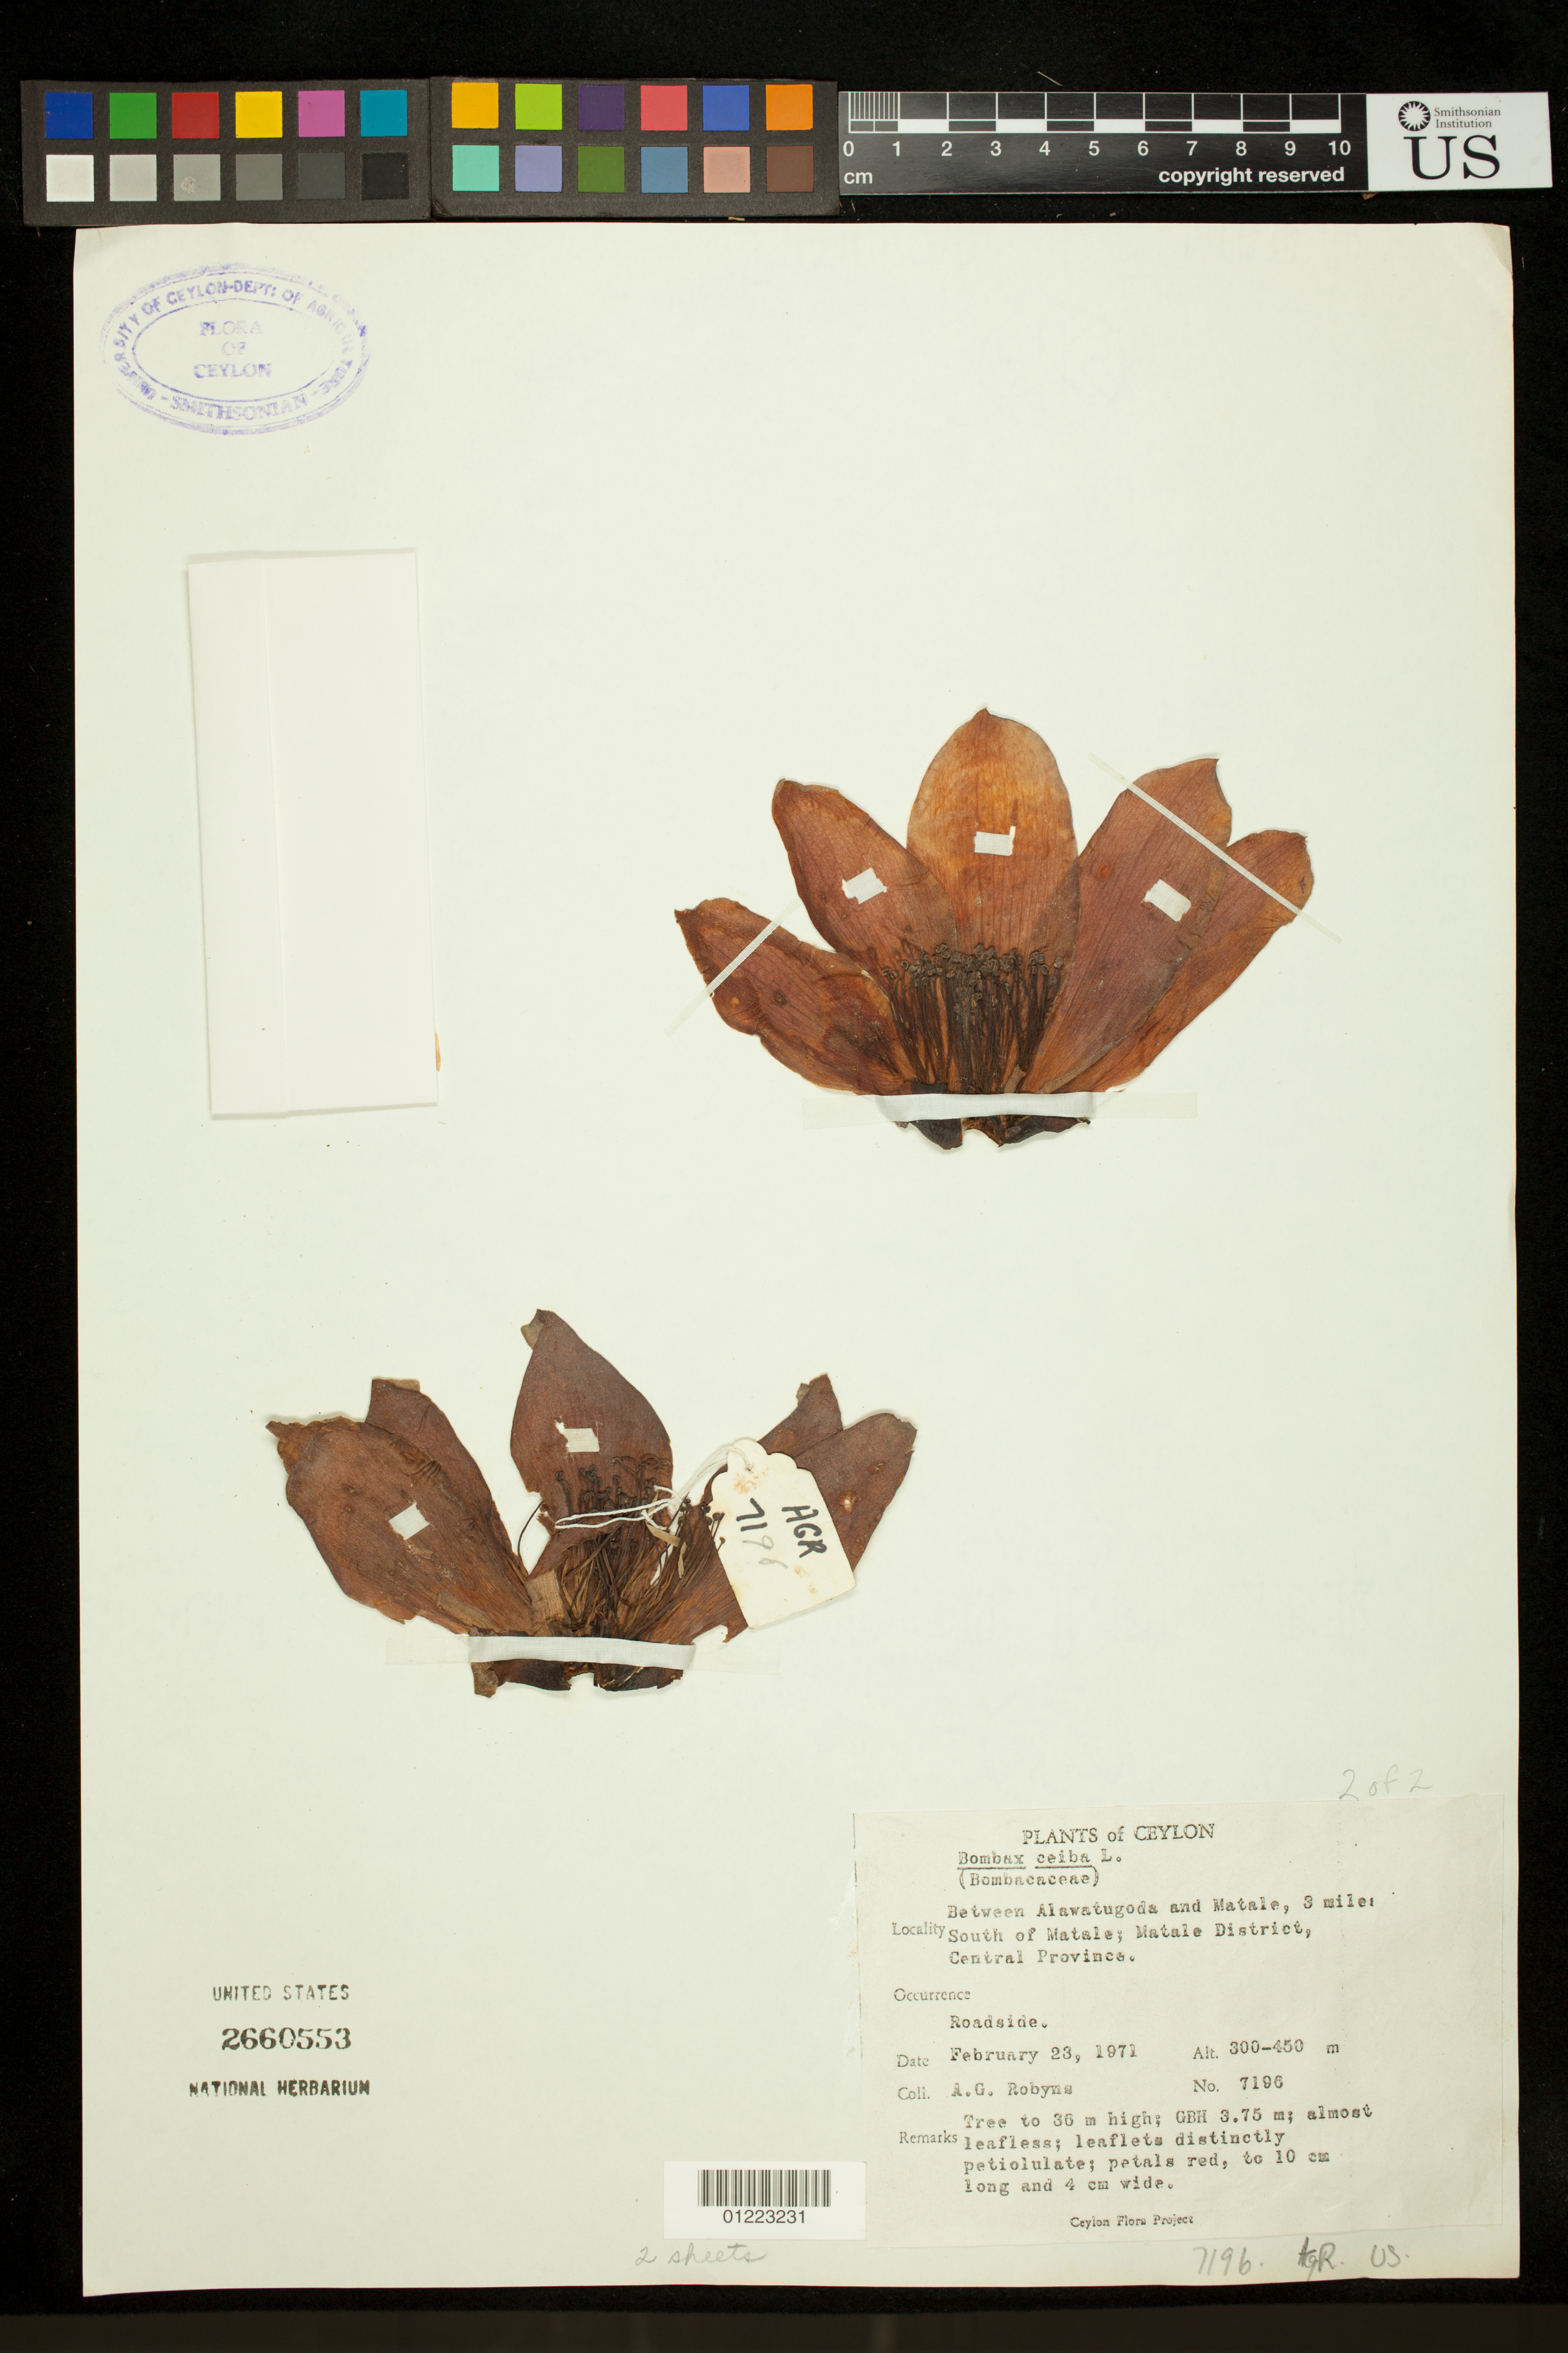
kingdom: Plantae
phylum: Tracheophyta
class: Magnoliopsida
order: Malvales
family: Malvaceae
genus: Bombax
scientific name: Bombax ceiba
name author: L.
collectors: A. G. Robyns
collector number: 7196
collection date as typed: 2/23/1971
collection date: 1971-02-23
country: Sri Lanka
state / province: Central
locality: Between Alawatugoda and Matale, 3 miles south of Matale, Matale District, Roadside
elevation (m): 300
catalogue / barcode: US 2660553